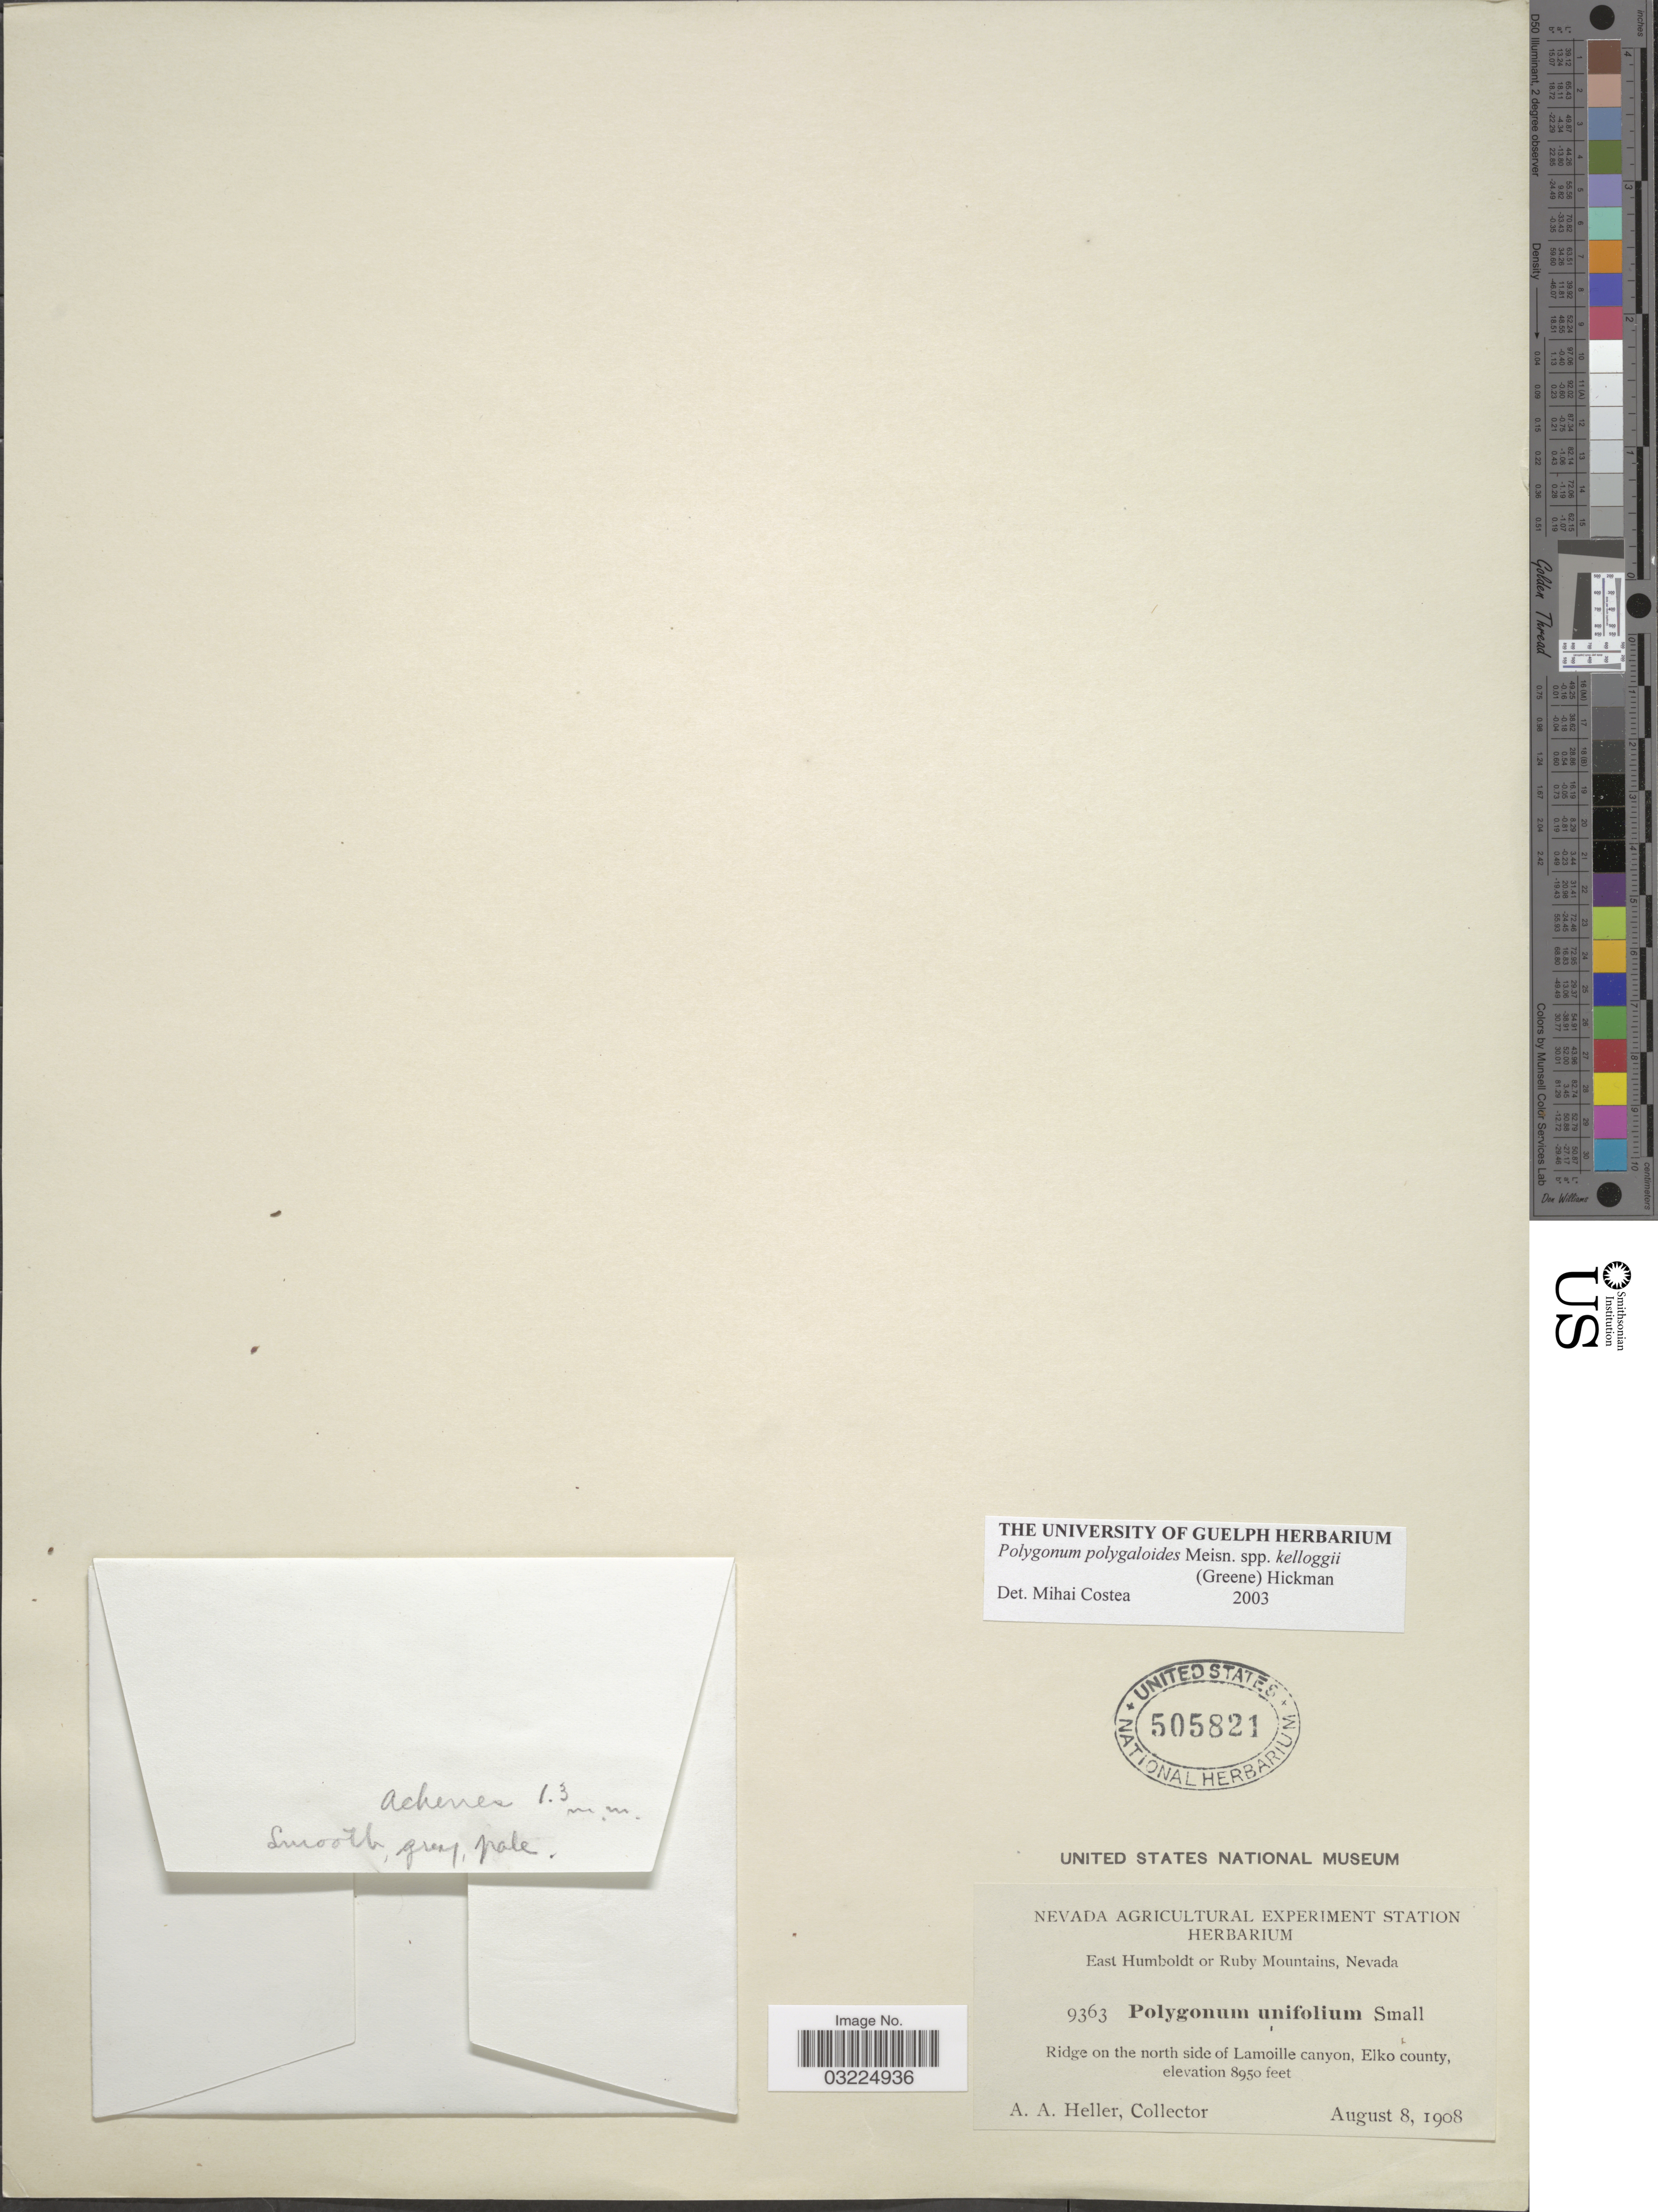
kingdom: Plantae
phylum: Tracheophyta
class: Magnoliopsida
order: Caryophyllales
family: Polygonaceae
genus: Polygonum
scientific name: Polygonum polygaloides subsp. kelloggii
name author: (Greene) Hickman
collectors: A. A. Heller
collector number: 9363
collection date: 1908-08-08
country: United States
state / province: Nevada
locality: East Humboldt or Ruby Mountains. Ridge on the north side of Lamoille canyon, Elko county.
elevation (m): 2728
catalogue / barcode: US 505821